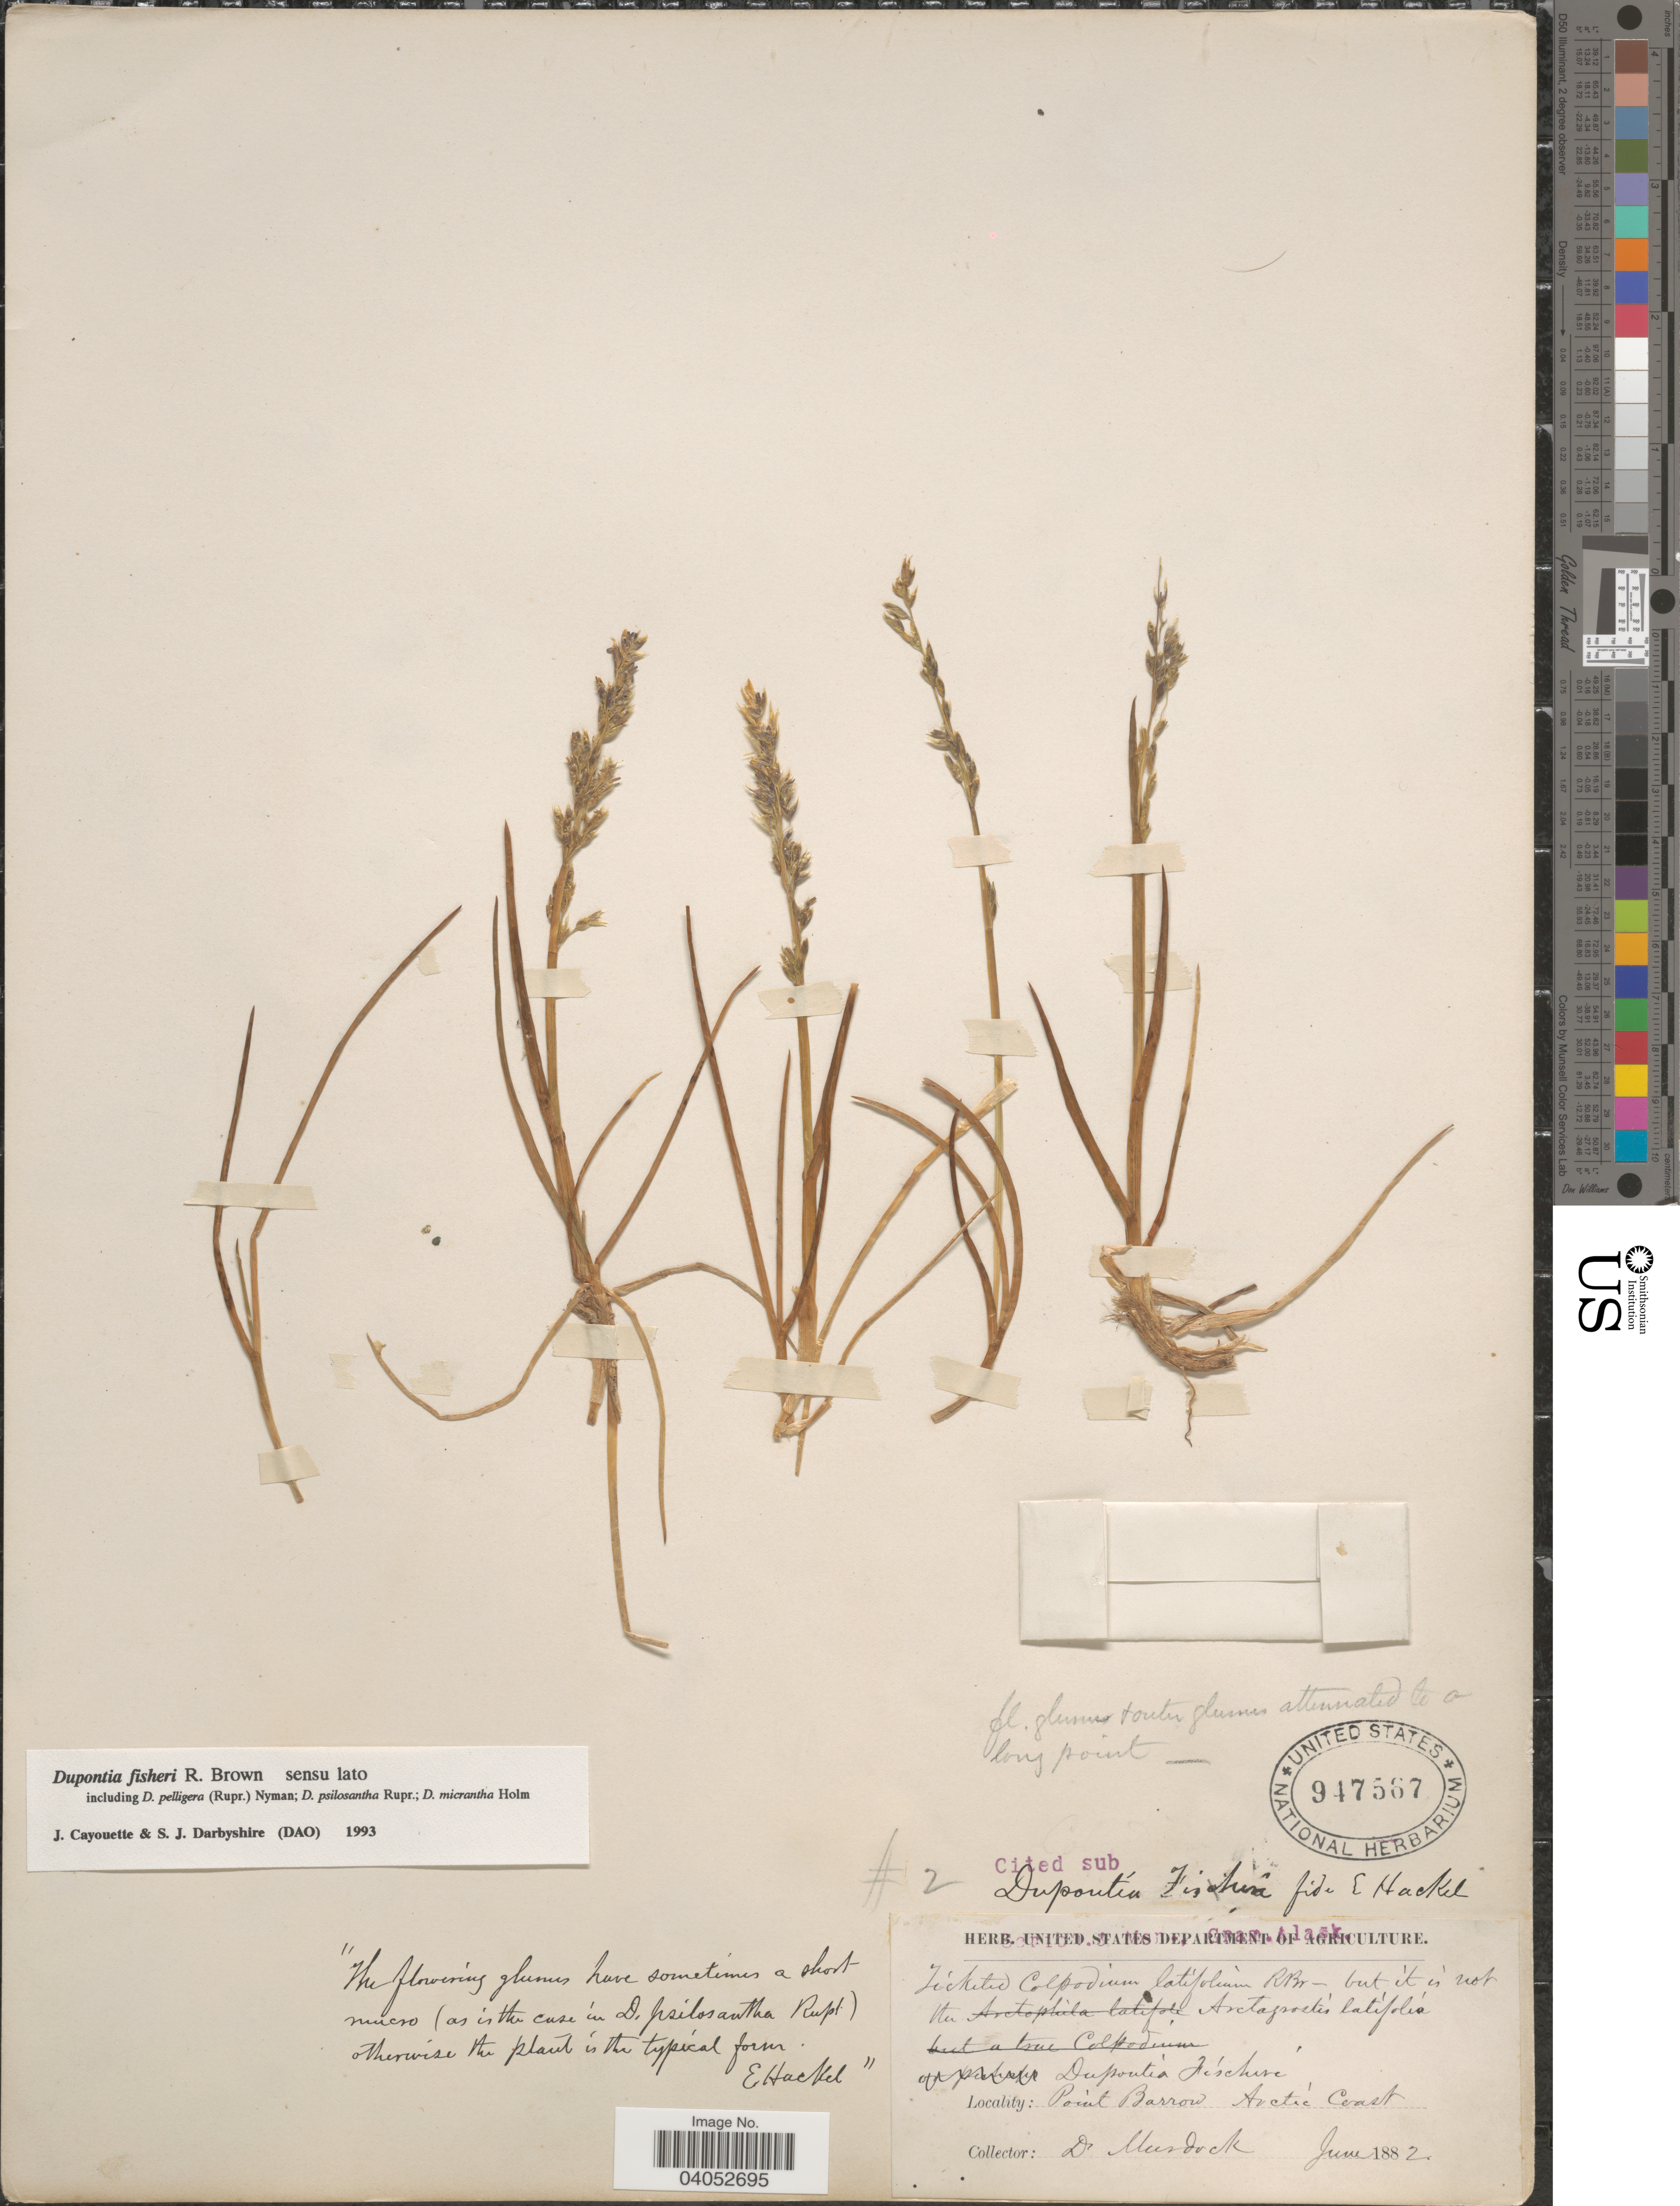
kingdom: Plantae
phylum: Tracheophyta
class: Liliopsida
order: Poales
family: Poaceae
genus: Dupontia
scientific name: Dupontia micrantha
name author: Holm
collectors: -. Murdock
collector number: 2?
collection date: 1882-06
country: United States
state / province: Alaska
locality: Point Barrow. Arctic Coast.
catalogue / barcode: US 947567